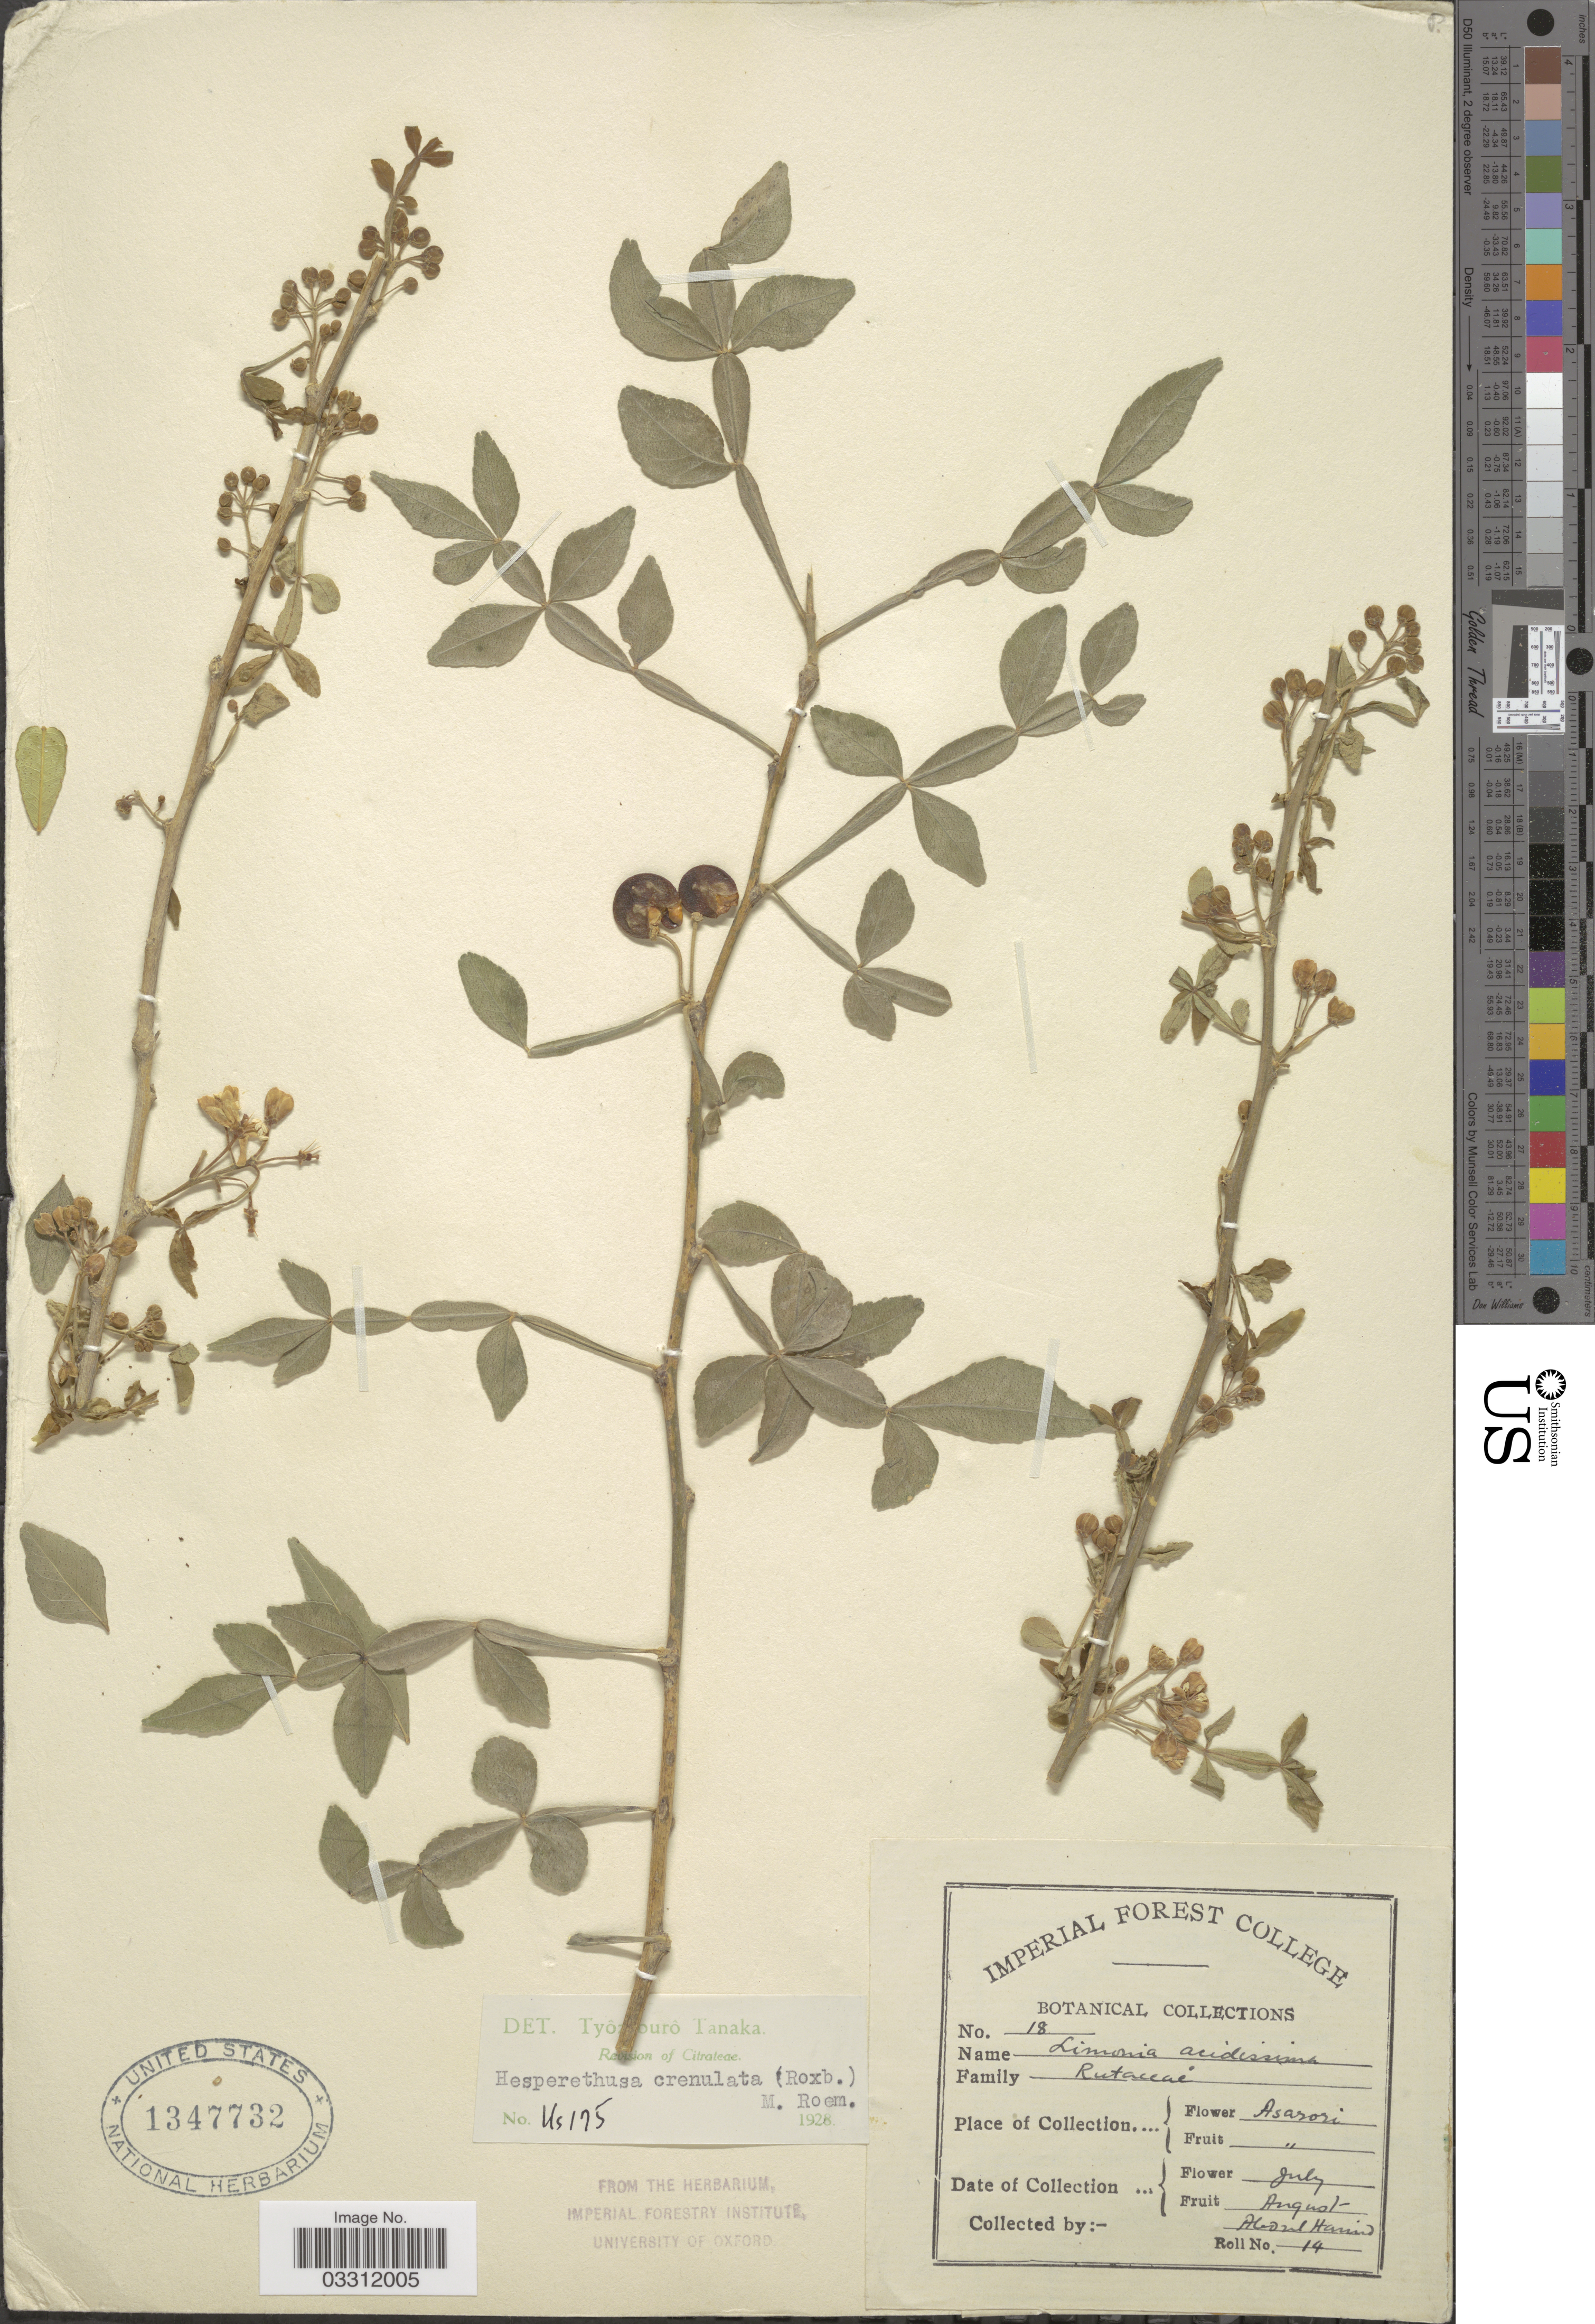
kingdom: Plantae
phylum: Tracheophyta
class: Magnoliopsida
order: Sapindales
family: Rutaceae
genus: Naringi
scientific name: Naringi crenulata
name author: (Roxb.) Nicolson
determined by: Strong, Mark T., (BOT), Smithsonian Institution - National Museum of Natural History (UNITED STATES)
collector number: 18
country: India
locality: Asarori.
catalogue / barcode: US 1347732